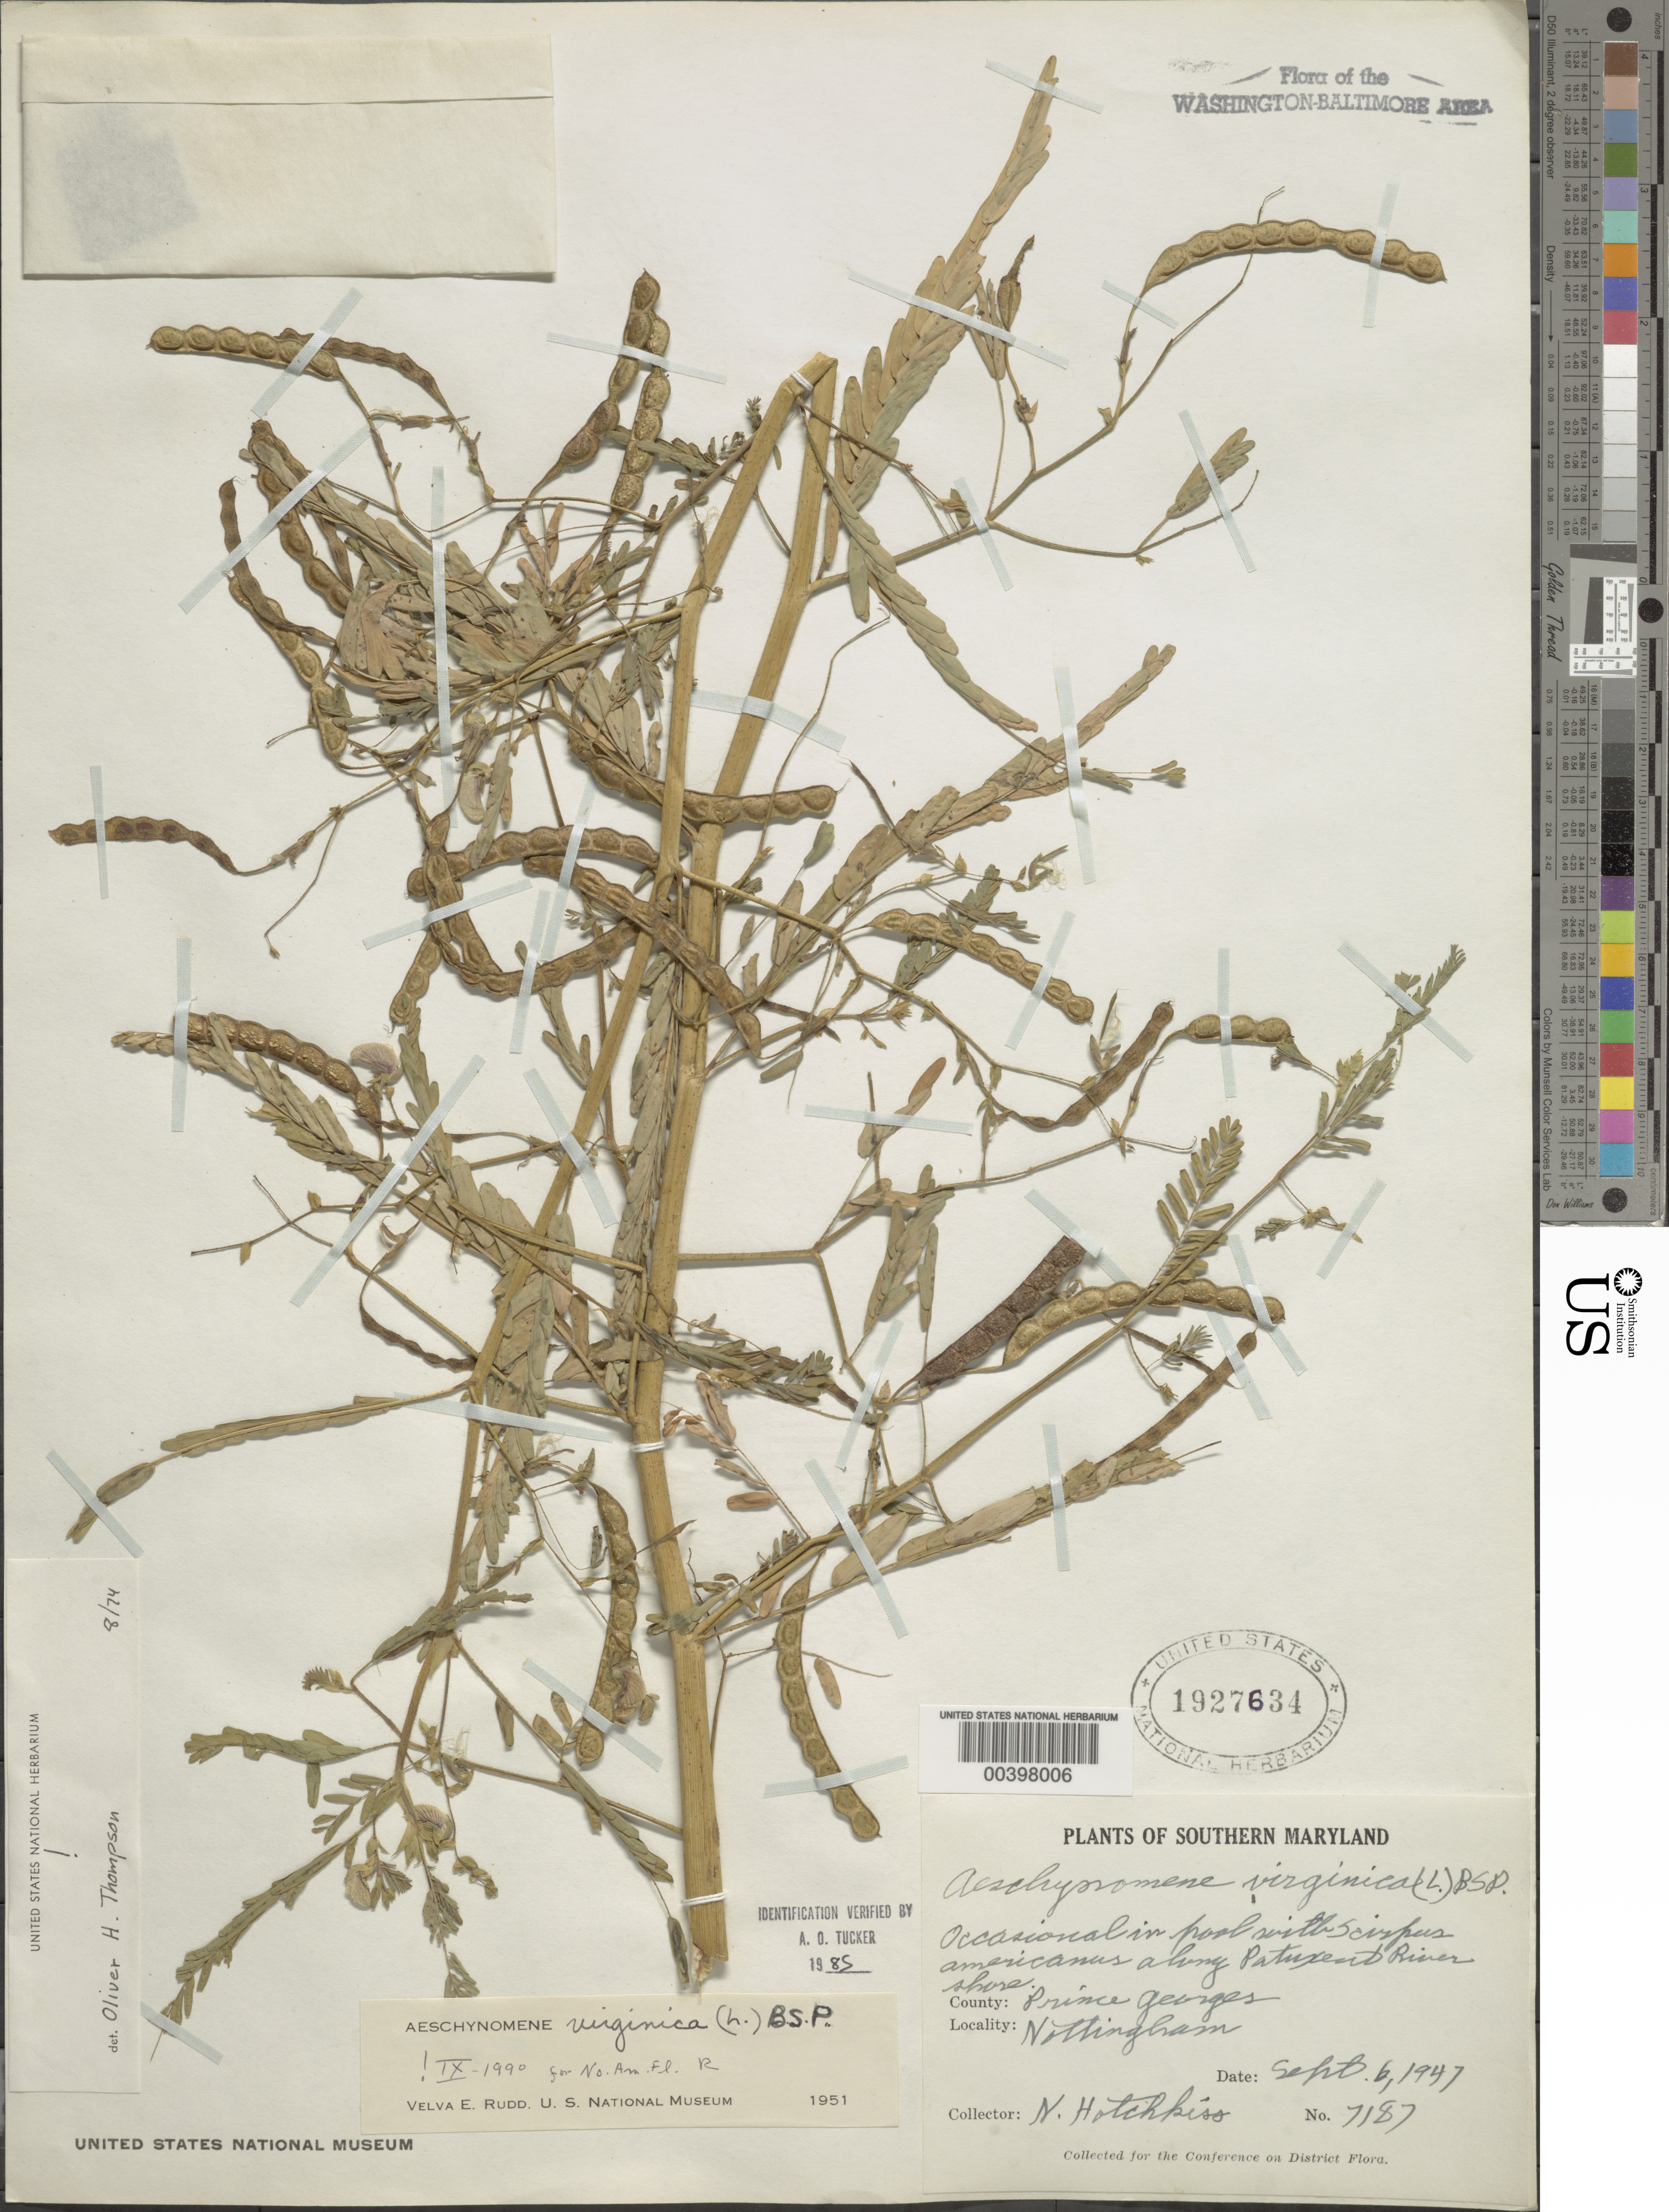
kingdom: Plantae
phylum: Tracheophyta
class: Magnoliopsida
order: Fabales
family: Fabaceae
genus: Aeschynomene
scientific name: Aeschynomene virginica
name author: (L.) Britton, Stearns & Poggenb.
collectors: N. Hotchkiss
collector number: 7187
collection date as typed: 06 Sep 1947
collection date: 1947-09-06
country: United States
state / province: Maryland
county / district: Prince George's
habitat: In pool with Scirpus americanus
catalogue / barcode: US 1927634